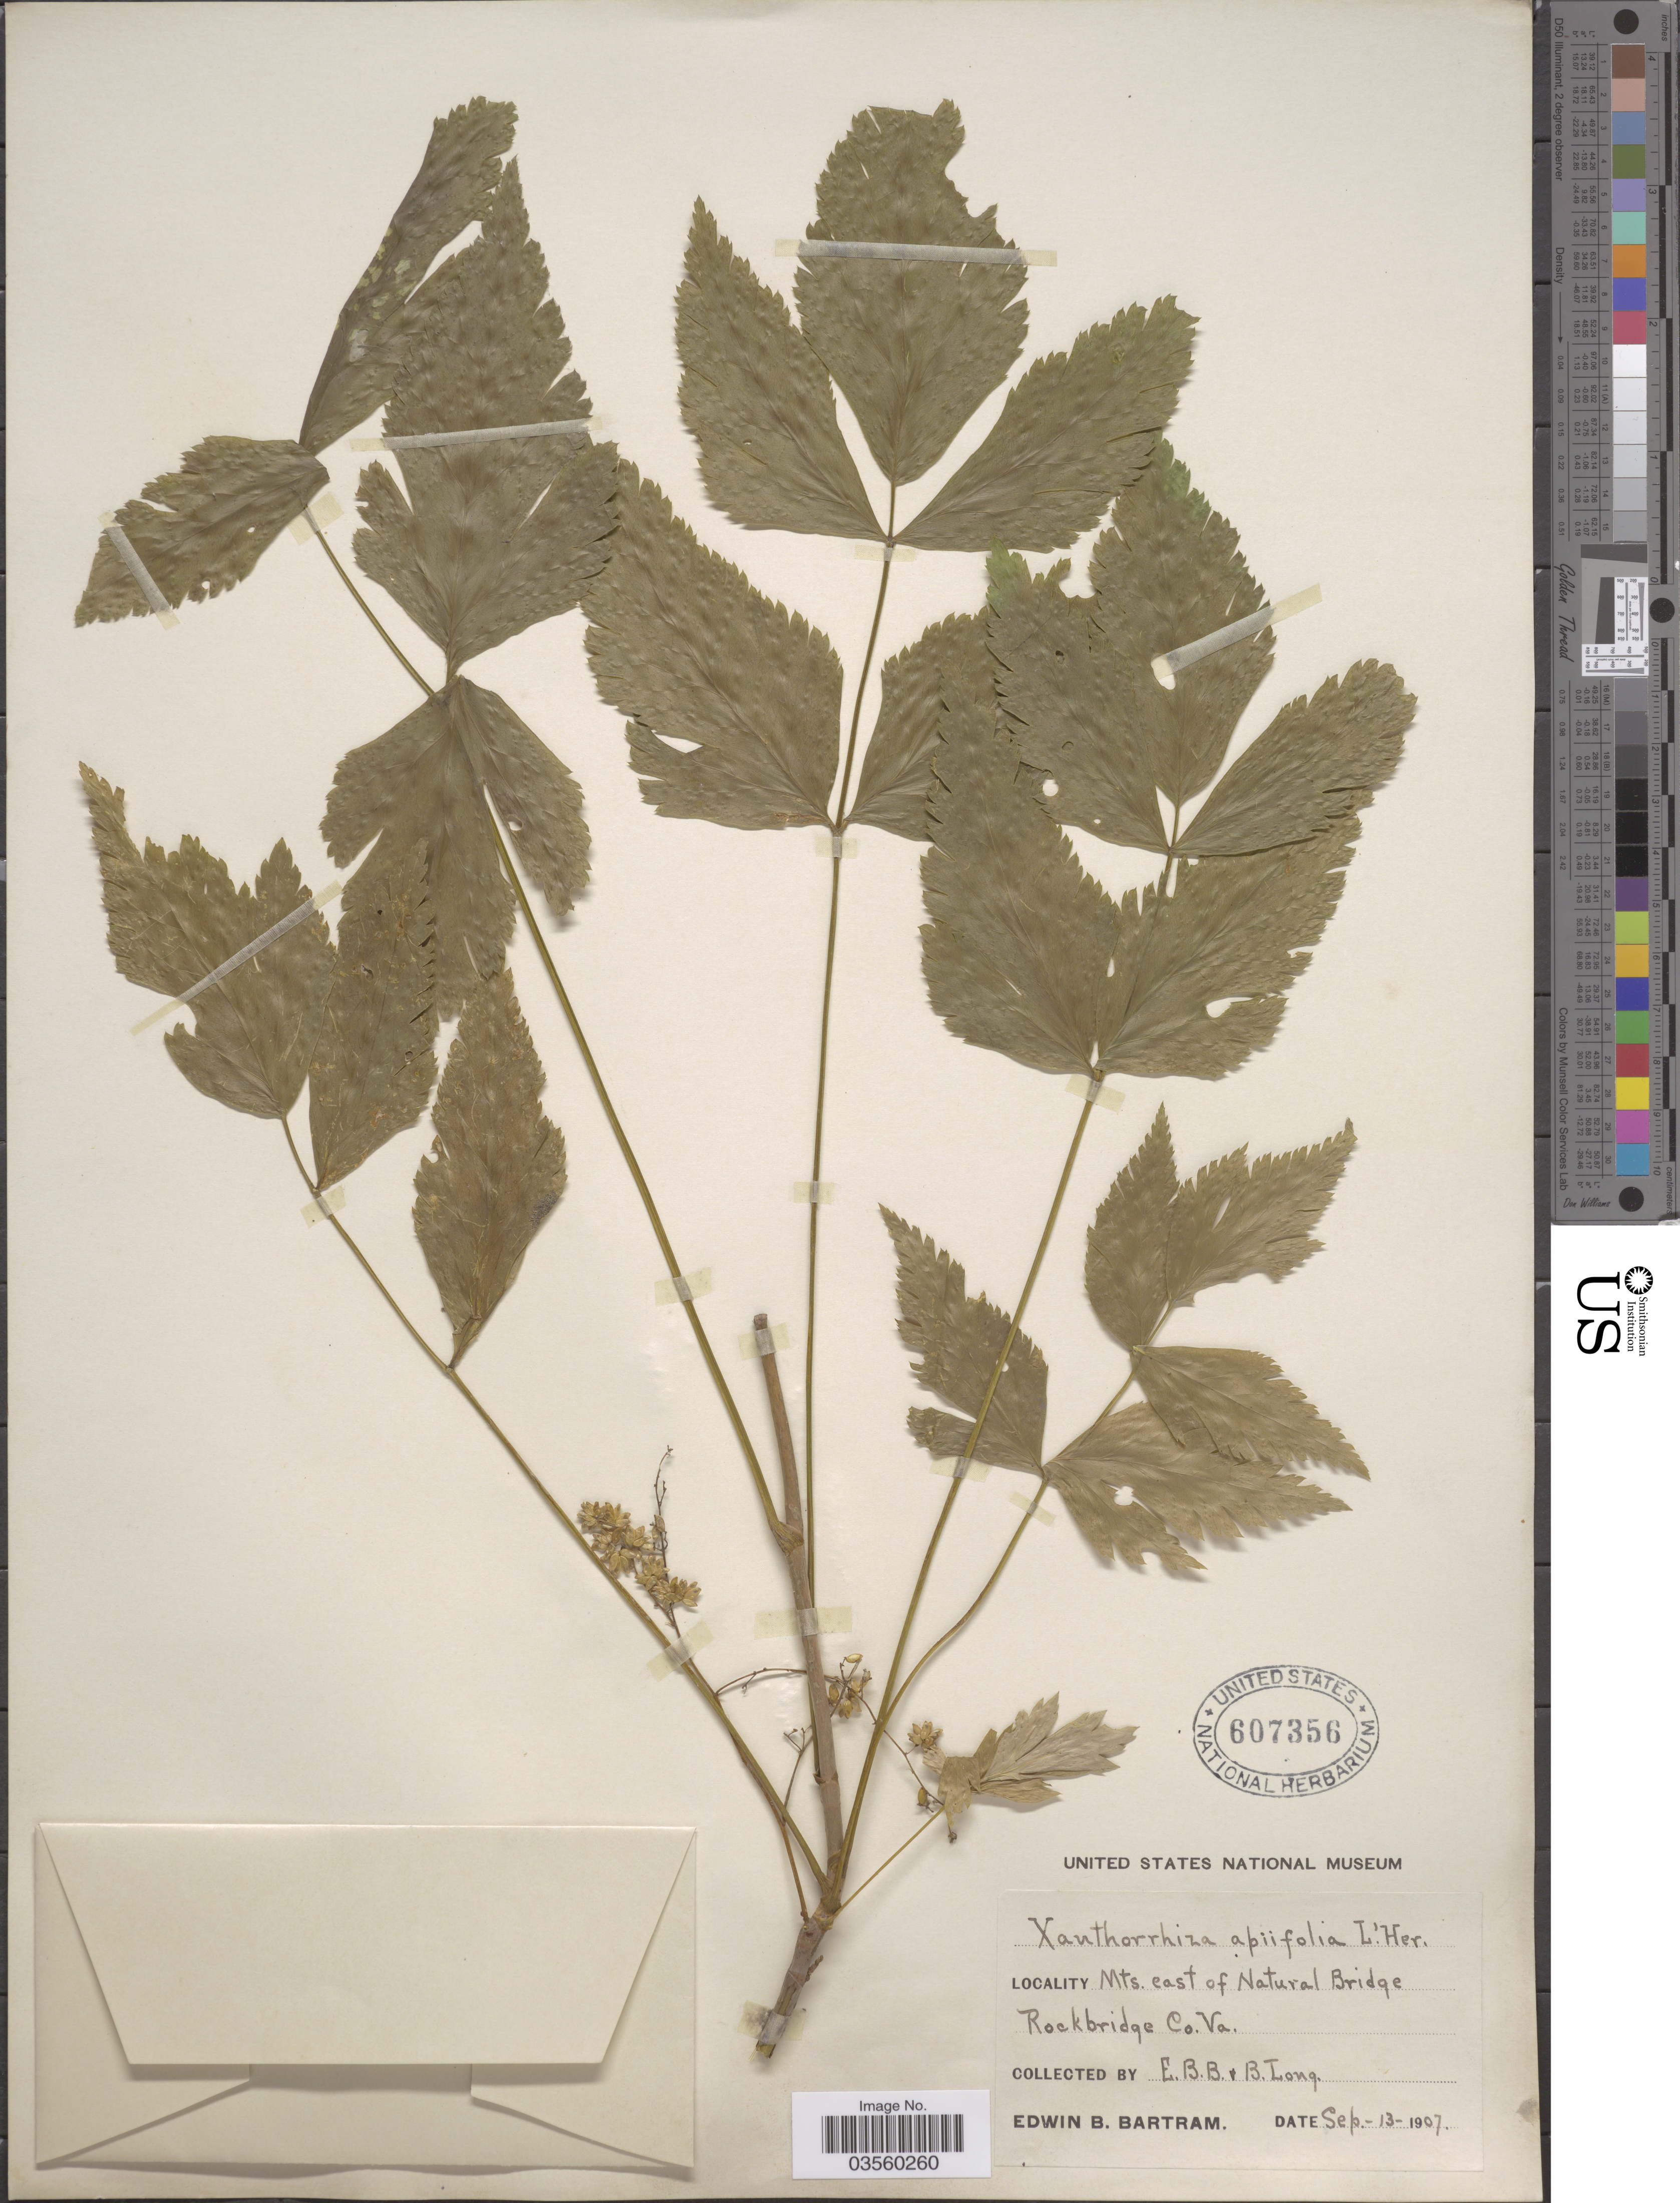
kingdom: Plantae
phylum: Tracheophyta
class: Magnoliopsida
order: Ranunculales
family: Ranunculaceae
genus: Xanthorhiza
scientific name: Xanthorhiza apiifolia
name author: L'Hér.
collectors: E. B. Bartram & B. Long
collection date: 1907-09-13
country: United States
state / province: Virginia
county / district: Rockbridge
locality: Mts. east of Natural Bridge. Rockbridge Co.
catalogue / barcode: US 607356